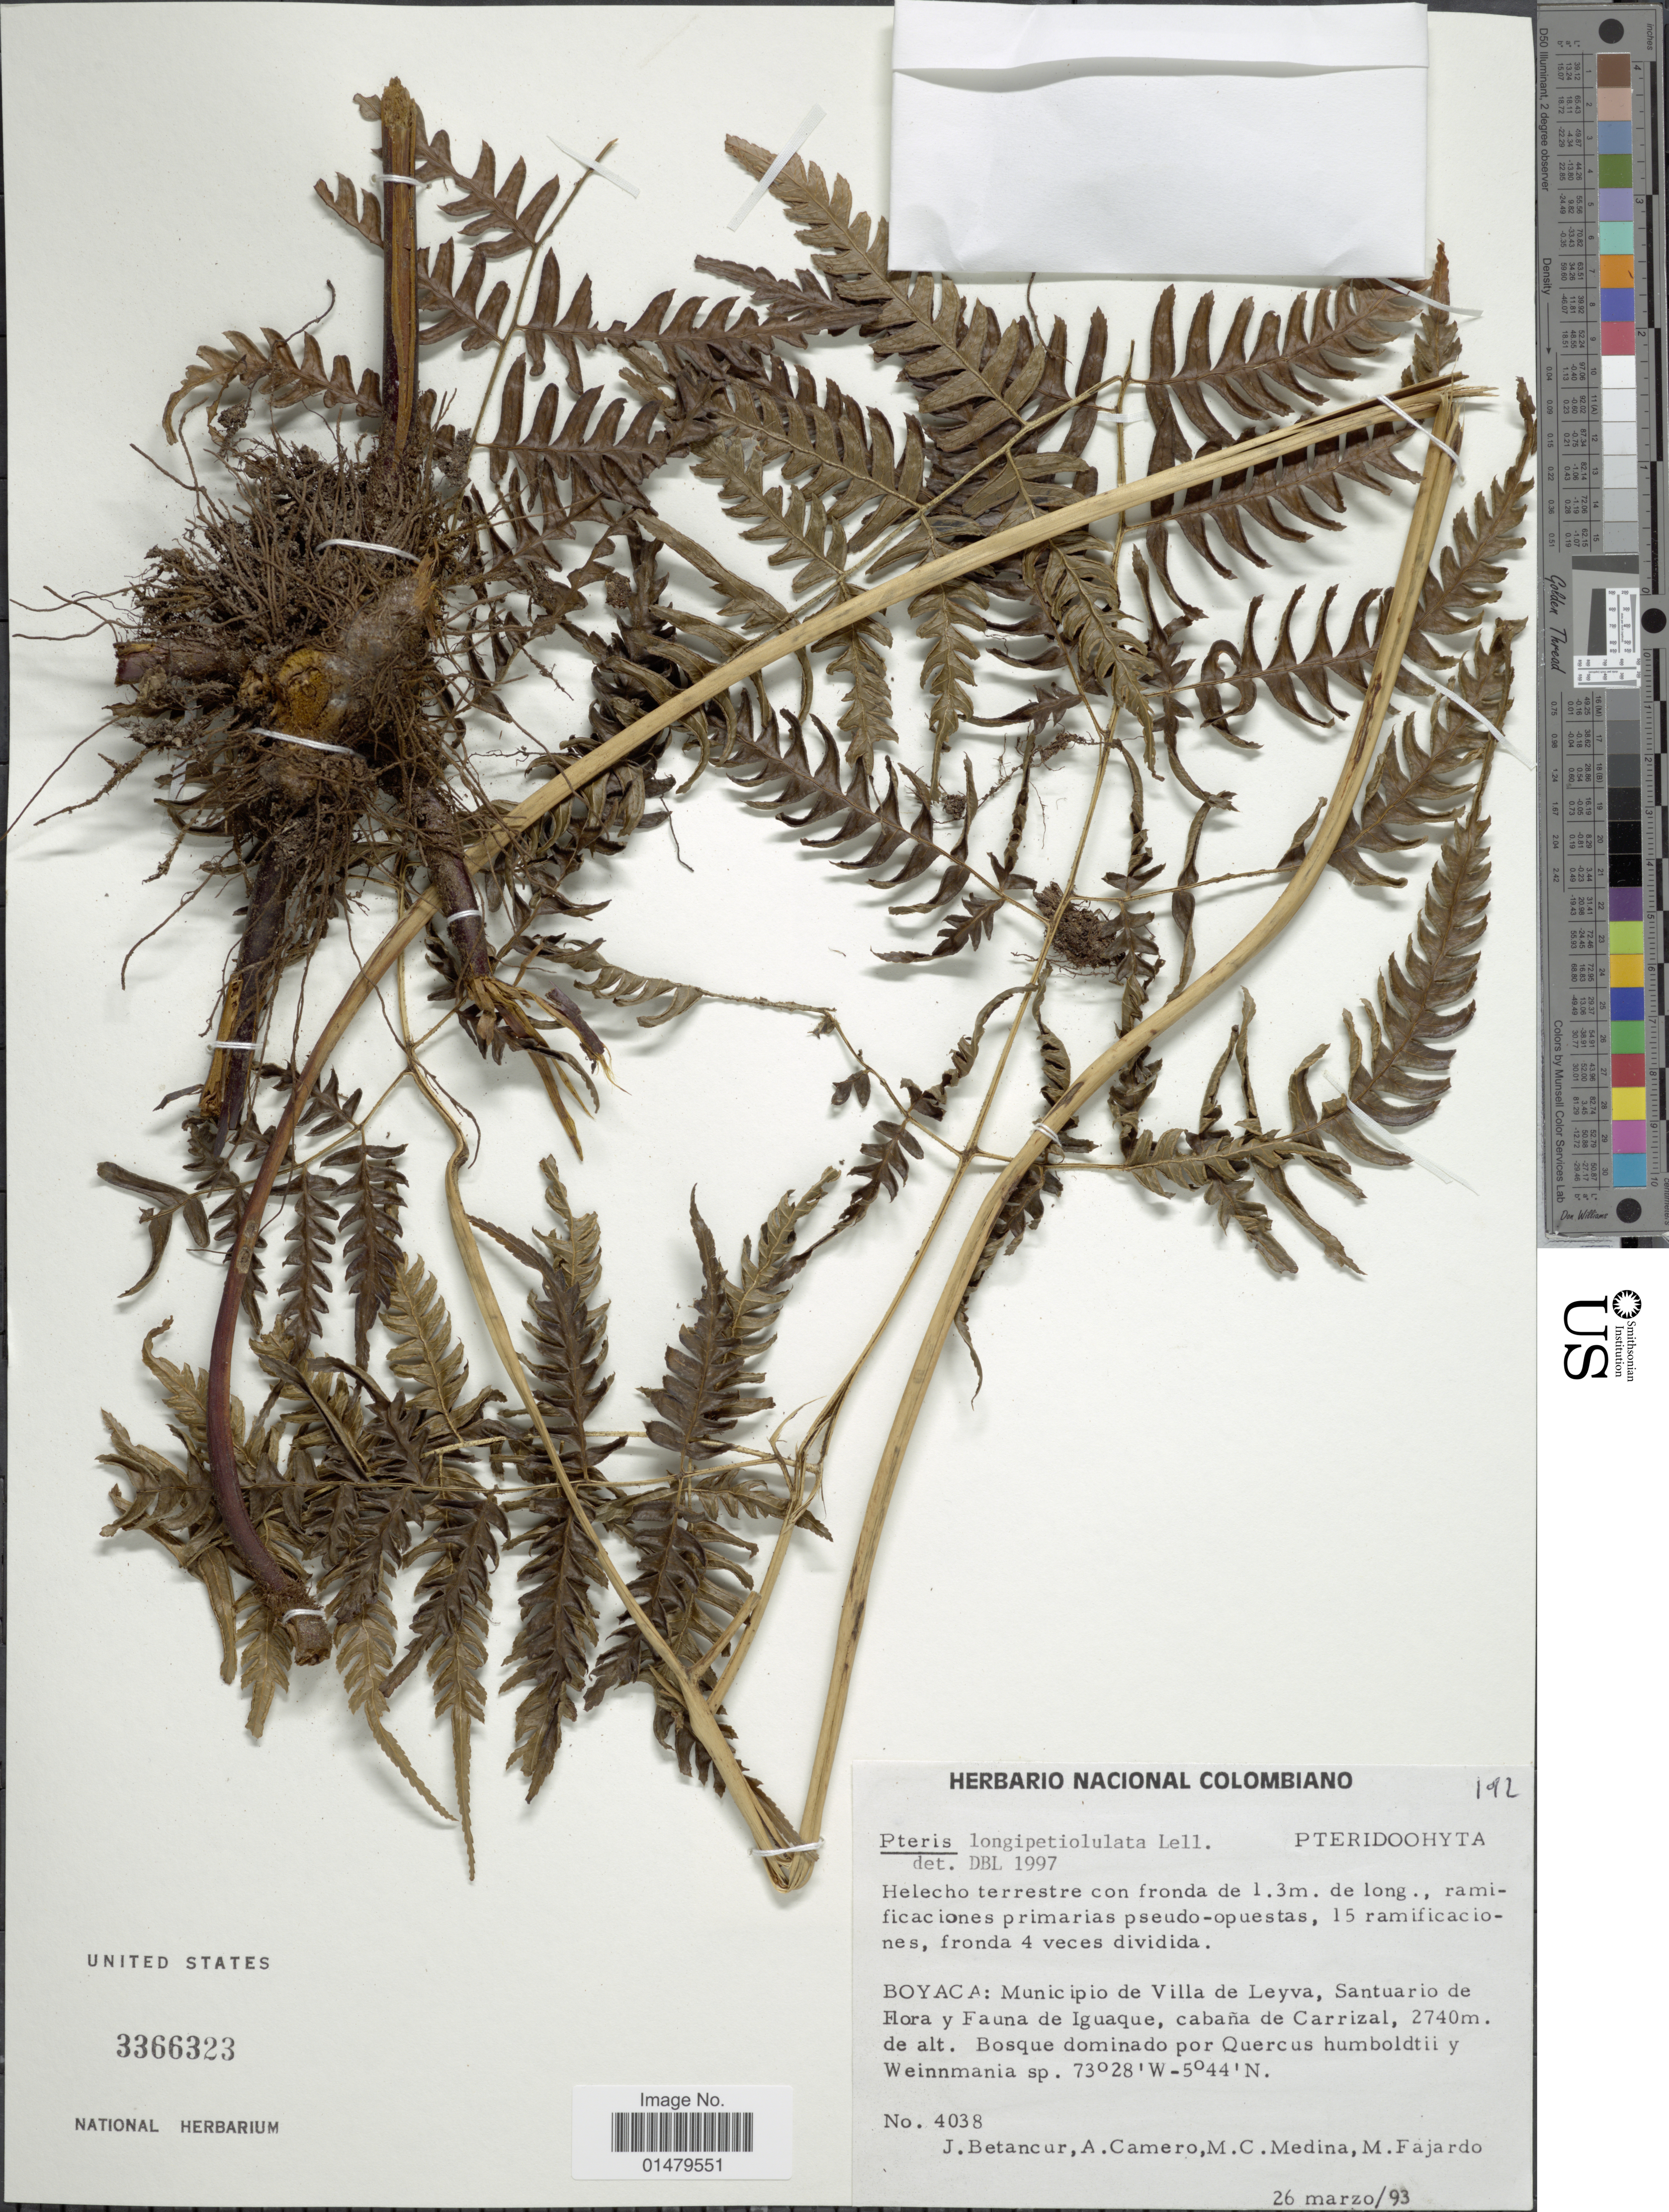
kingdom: Plantae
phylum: Tracheophyta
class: Polypodiopsida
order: Polypodiales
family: Pteridaceae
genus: Pteris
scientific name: Pteris longipetiololata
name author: Lellinger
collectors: J. Betancur, A. A. Camero, M. Medina & M. Fajardo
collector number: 4038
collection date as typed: Transcribed d/m/y: 26/3/93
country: Colombia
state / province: Boyacá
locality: Municipio de Villa de Leyva, Santuario de Flora y Fauna de Iguaque, cabana de Carrizal.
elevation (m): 2740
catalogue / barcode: US 2266323